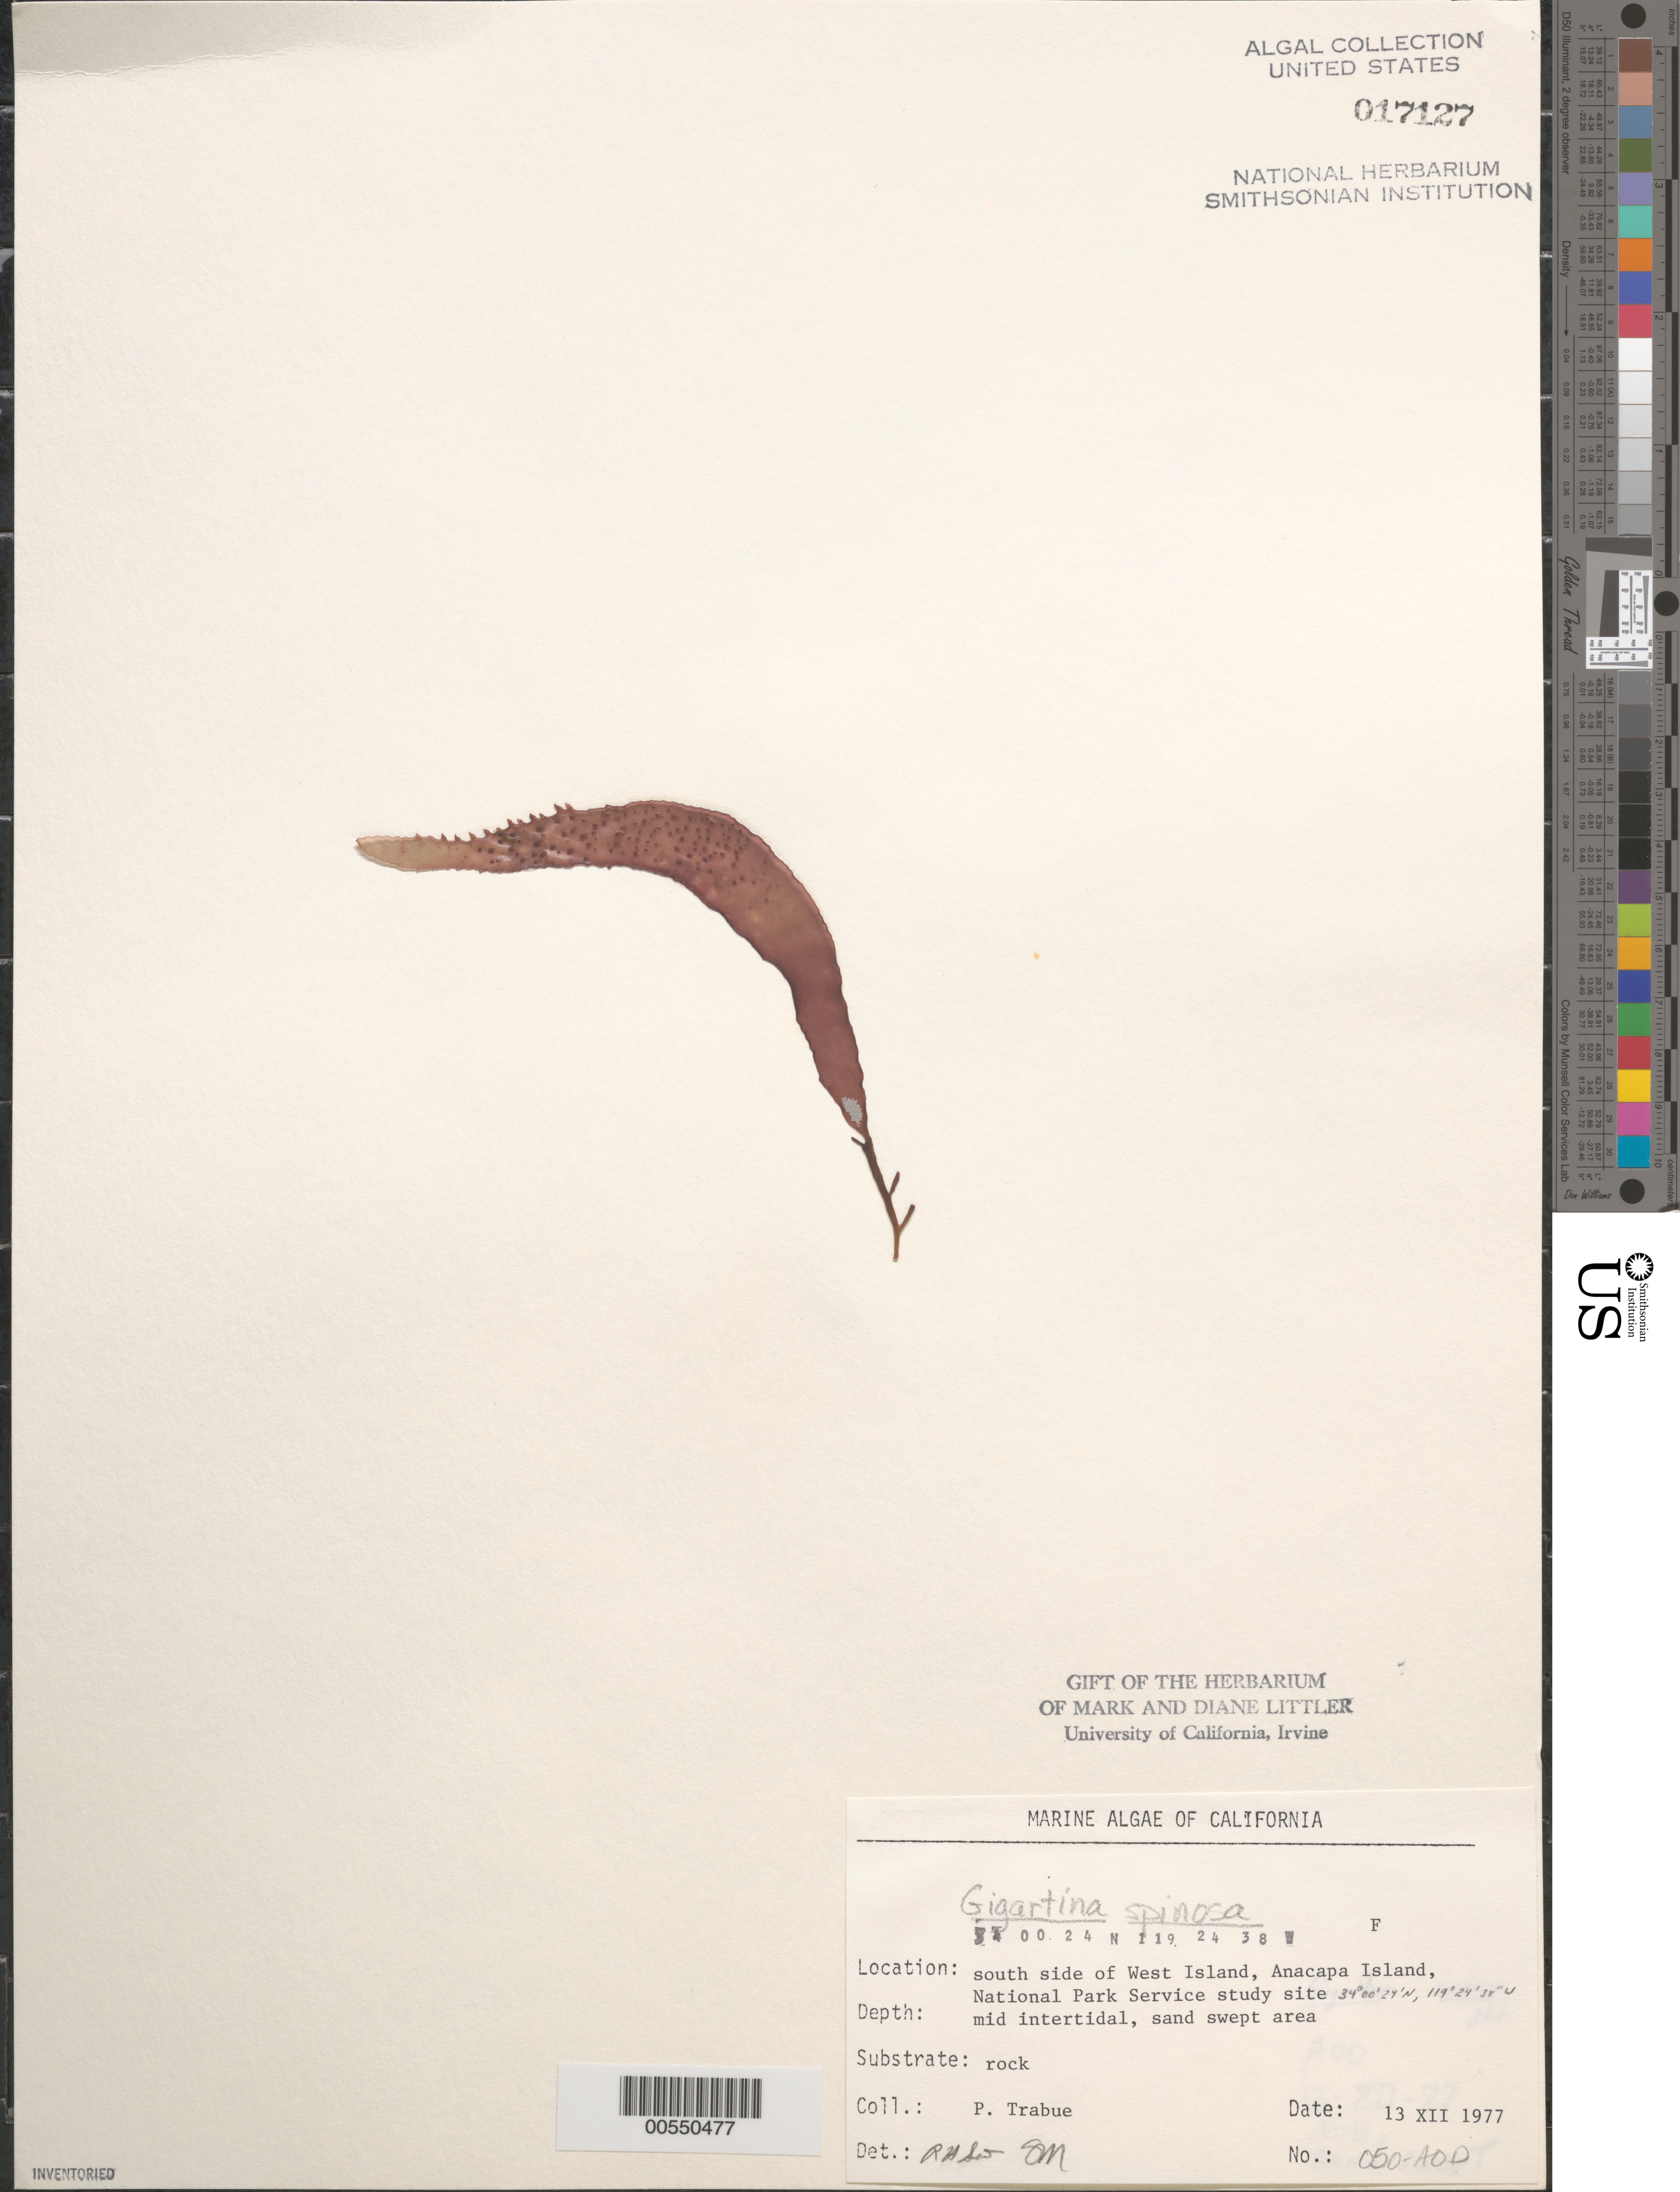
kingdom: Plantae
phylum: Rhodophyta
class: Florideophyceae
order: Gigartinales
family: Gigartinaceae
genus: Chondracanthus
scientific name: Chondracanthus spinosus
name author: (Kütz.) Guiry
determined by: Algae name updating Project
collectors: P. J. Trabue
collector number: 050-AOD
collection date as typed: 13 Dec 1977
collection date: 1977-12-13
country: United States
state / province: California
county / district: Ventura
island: Anacapa Island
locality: South side of west island [National Park Service site]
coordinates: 34 00'24"N, 119 24'38"W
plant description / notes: BLM-SOCALBIGHT Rocky Intertidal Survey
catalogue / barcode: US 17127